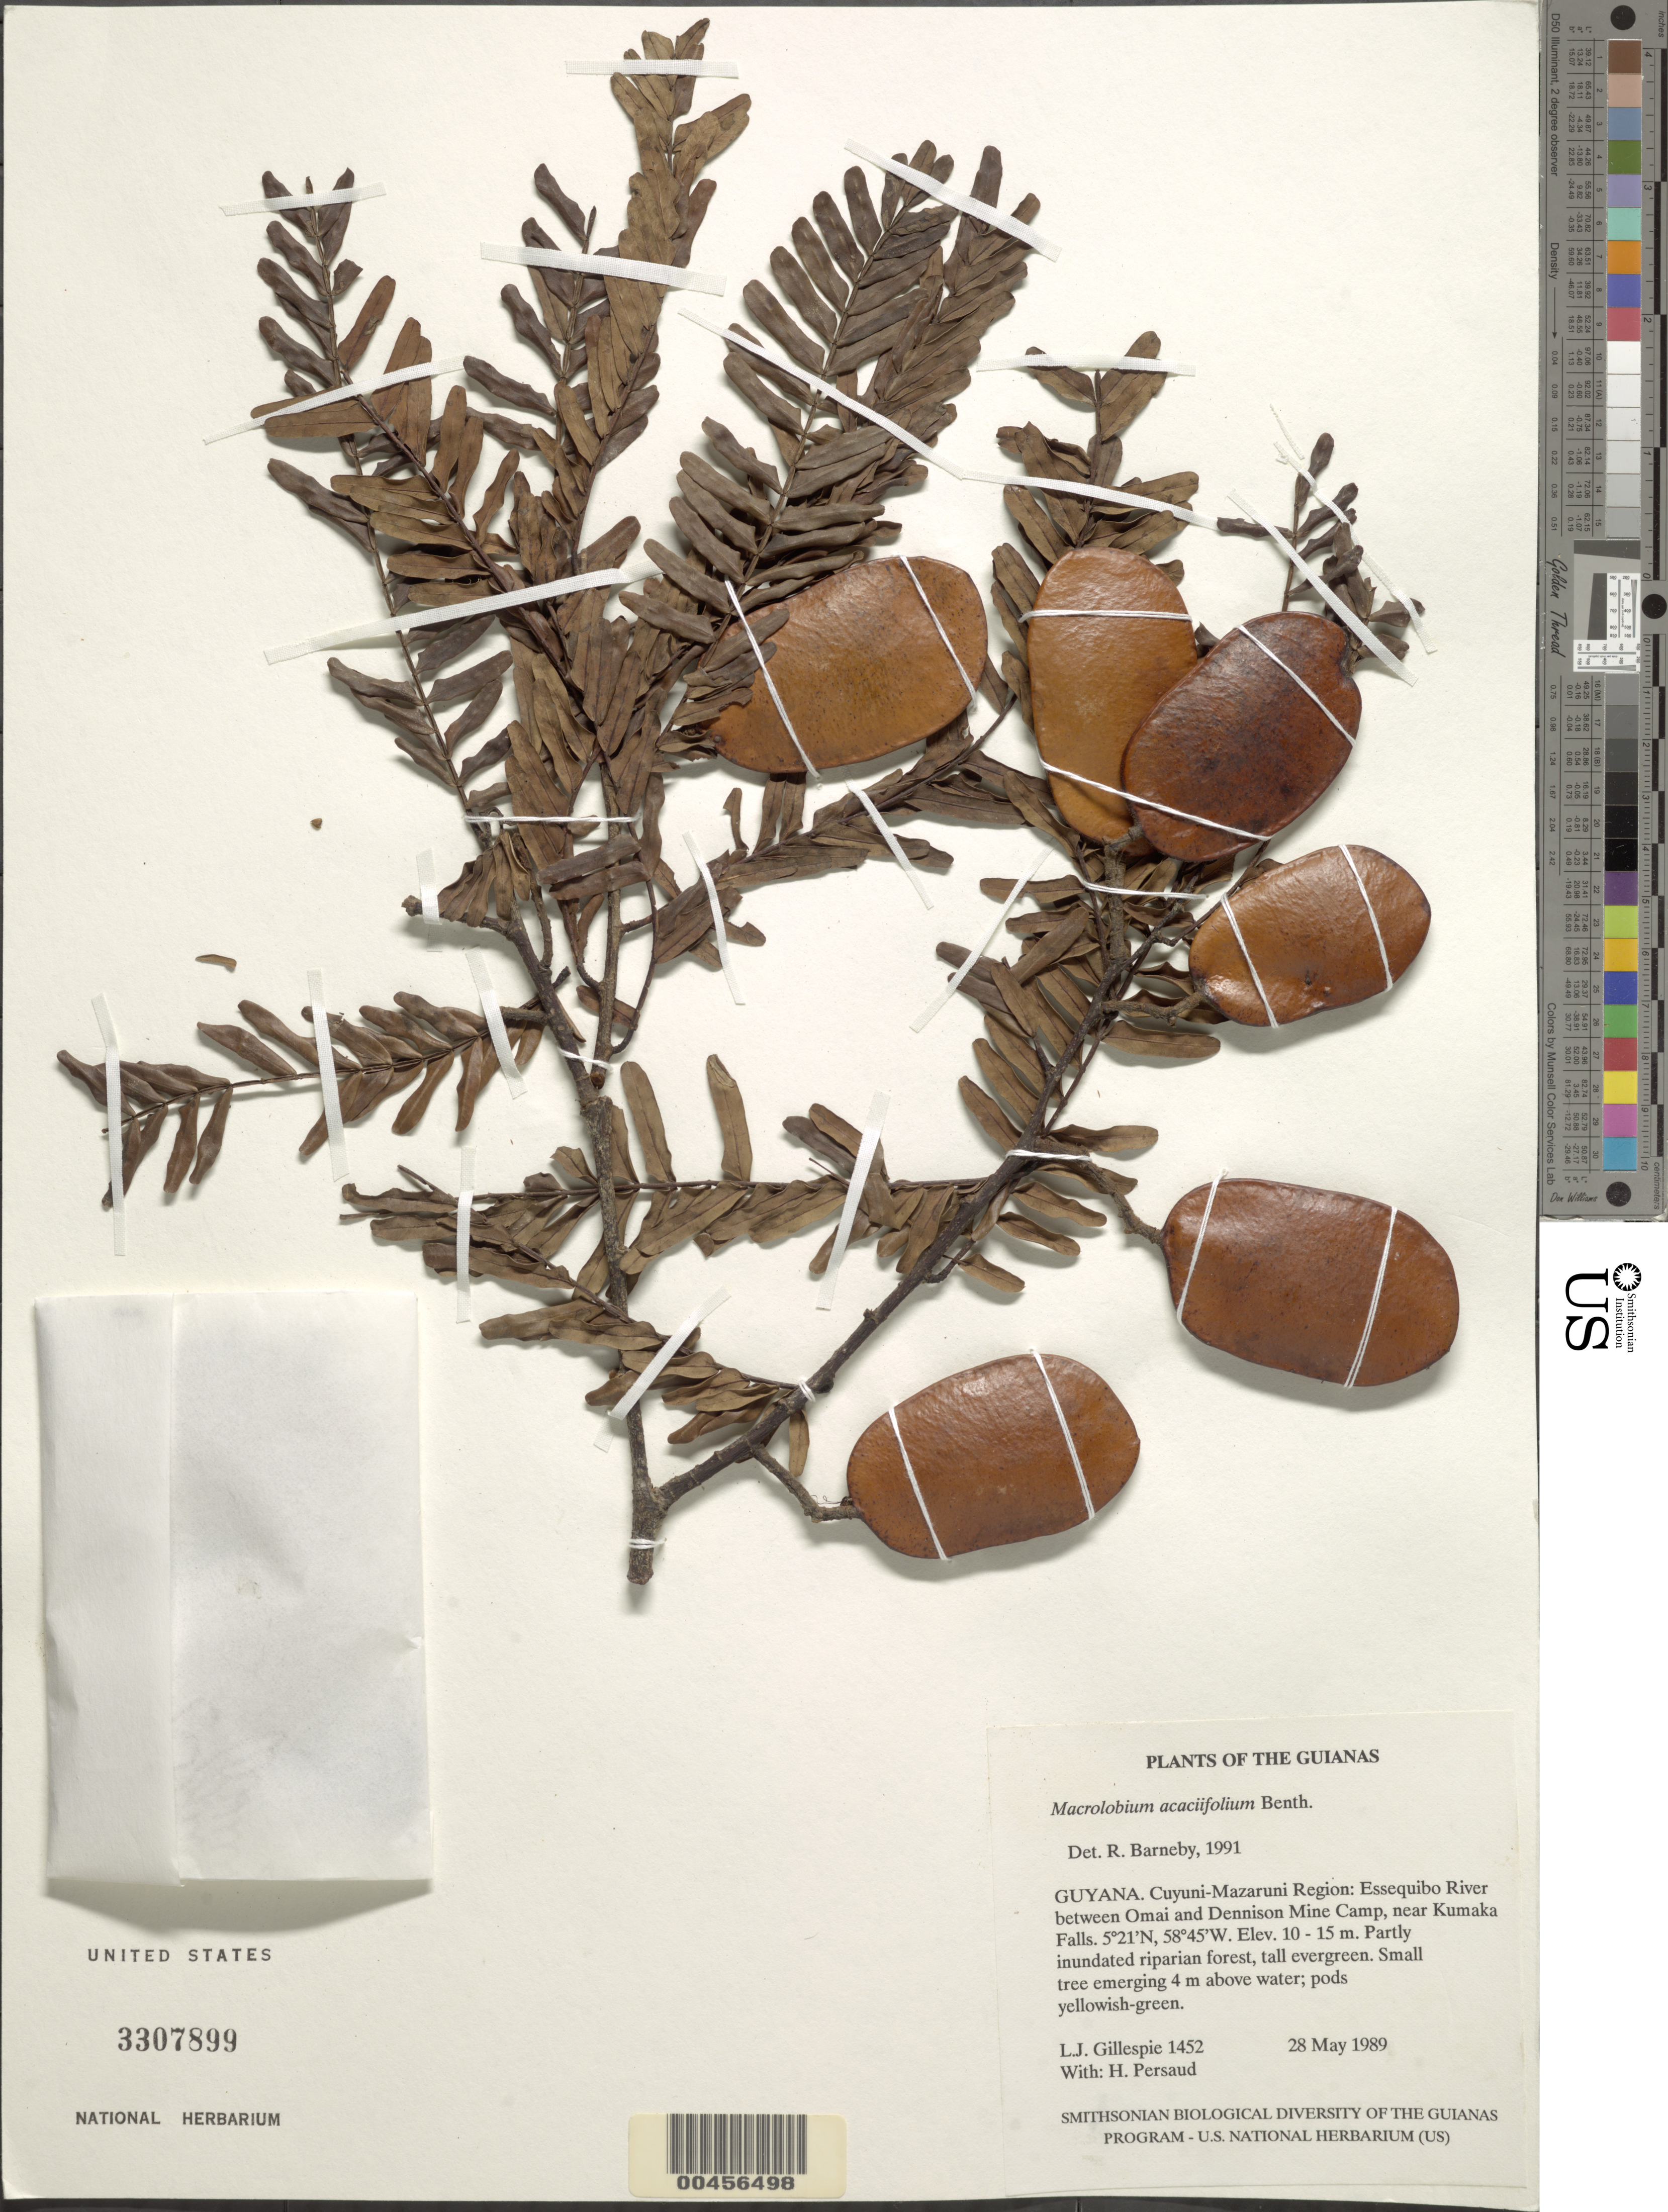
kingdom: Plantae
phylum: Tracheophyta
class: Magnoliopsida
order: Fabales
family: Fabaceae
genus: Macrolobium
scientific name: Macrolobium acaciifolium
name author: (Benth.) Benth.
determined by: Barneby, Rupert C., (NY)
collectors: L. J. Gillespie & H. Persaud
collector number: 1452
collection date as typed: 28 May 1989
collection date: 1989-05-28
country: Guyana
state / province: Cuyuni-Mazaruni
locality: Essequibo River between Omai and Dennison Mine Camp, near Kumaka Falls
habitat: Partly inundated riparian forest, tall evergreen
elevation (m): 10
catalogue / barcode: US 3307899